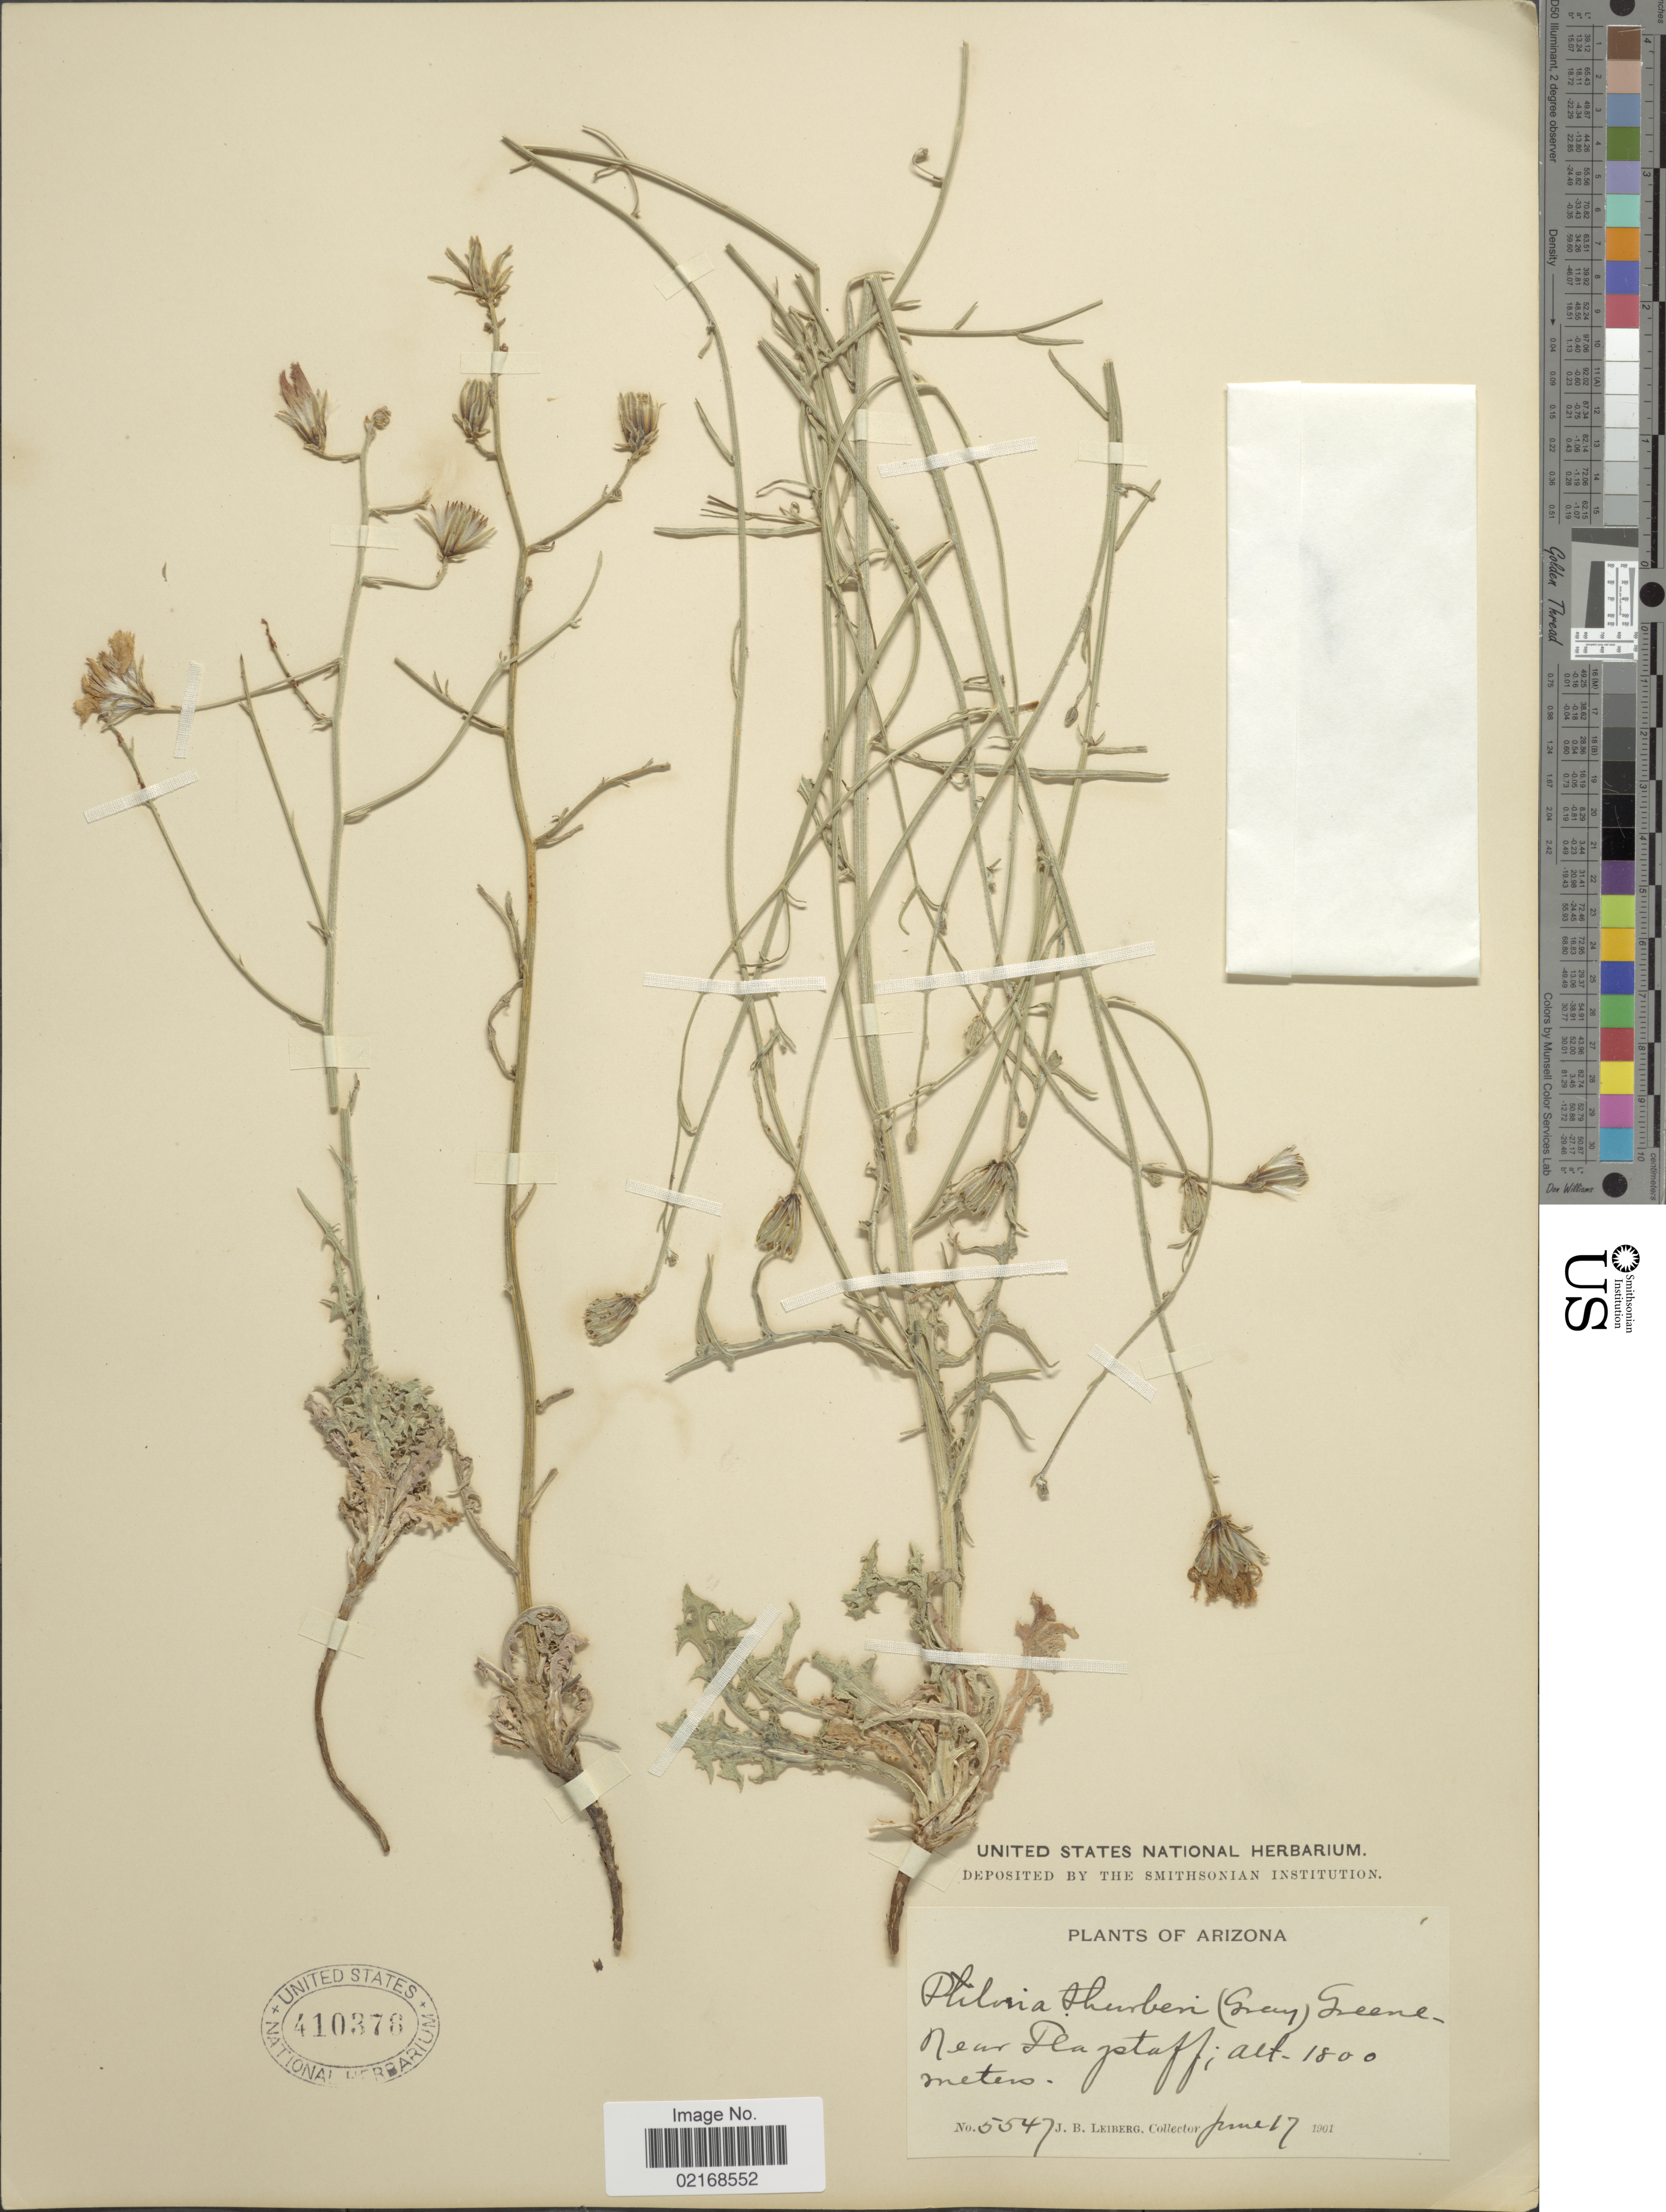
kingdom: Plantae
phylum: Tracheophyta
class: Magnoliopsida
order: Asterales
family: Asteraceae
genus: Stephanomeria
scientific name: Stephanomeria thurberi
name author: A. Gray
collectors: J. B. Leiberg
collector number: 5547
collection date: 1901-06-17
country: United States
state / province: Arizona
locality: Near Flagstaff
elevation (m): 1800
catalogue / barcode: US 410376